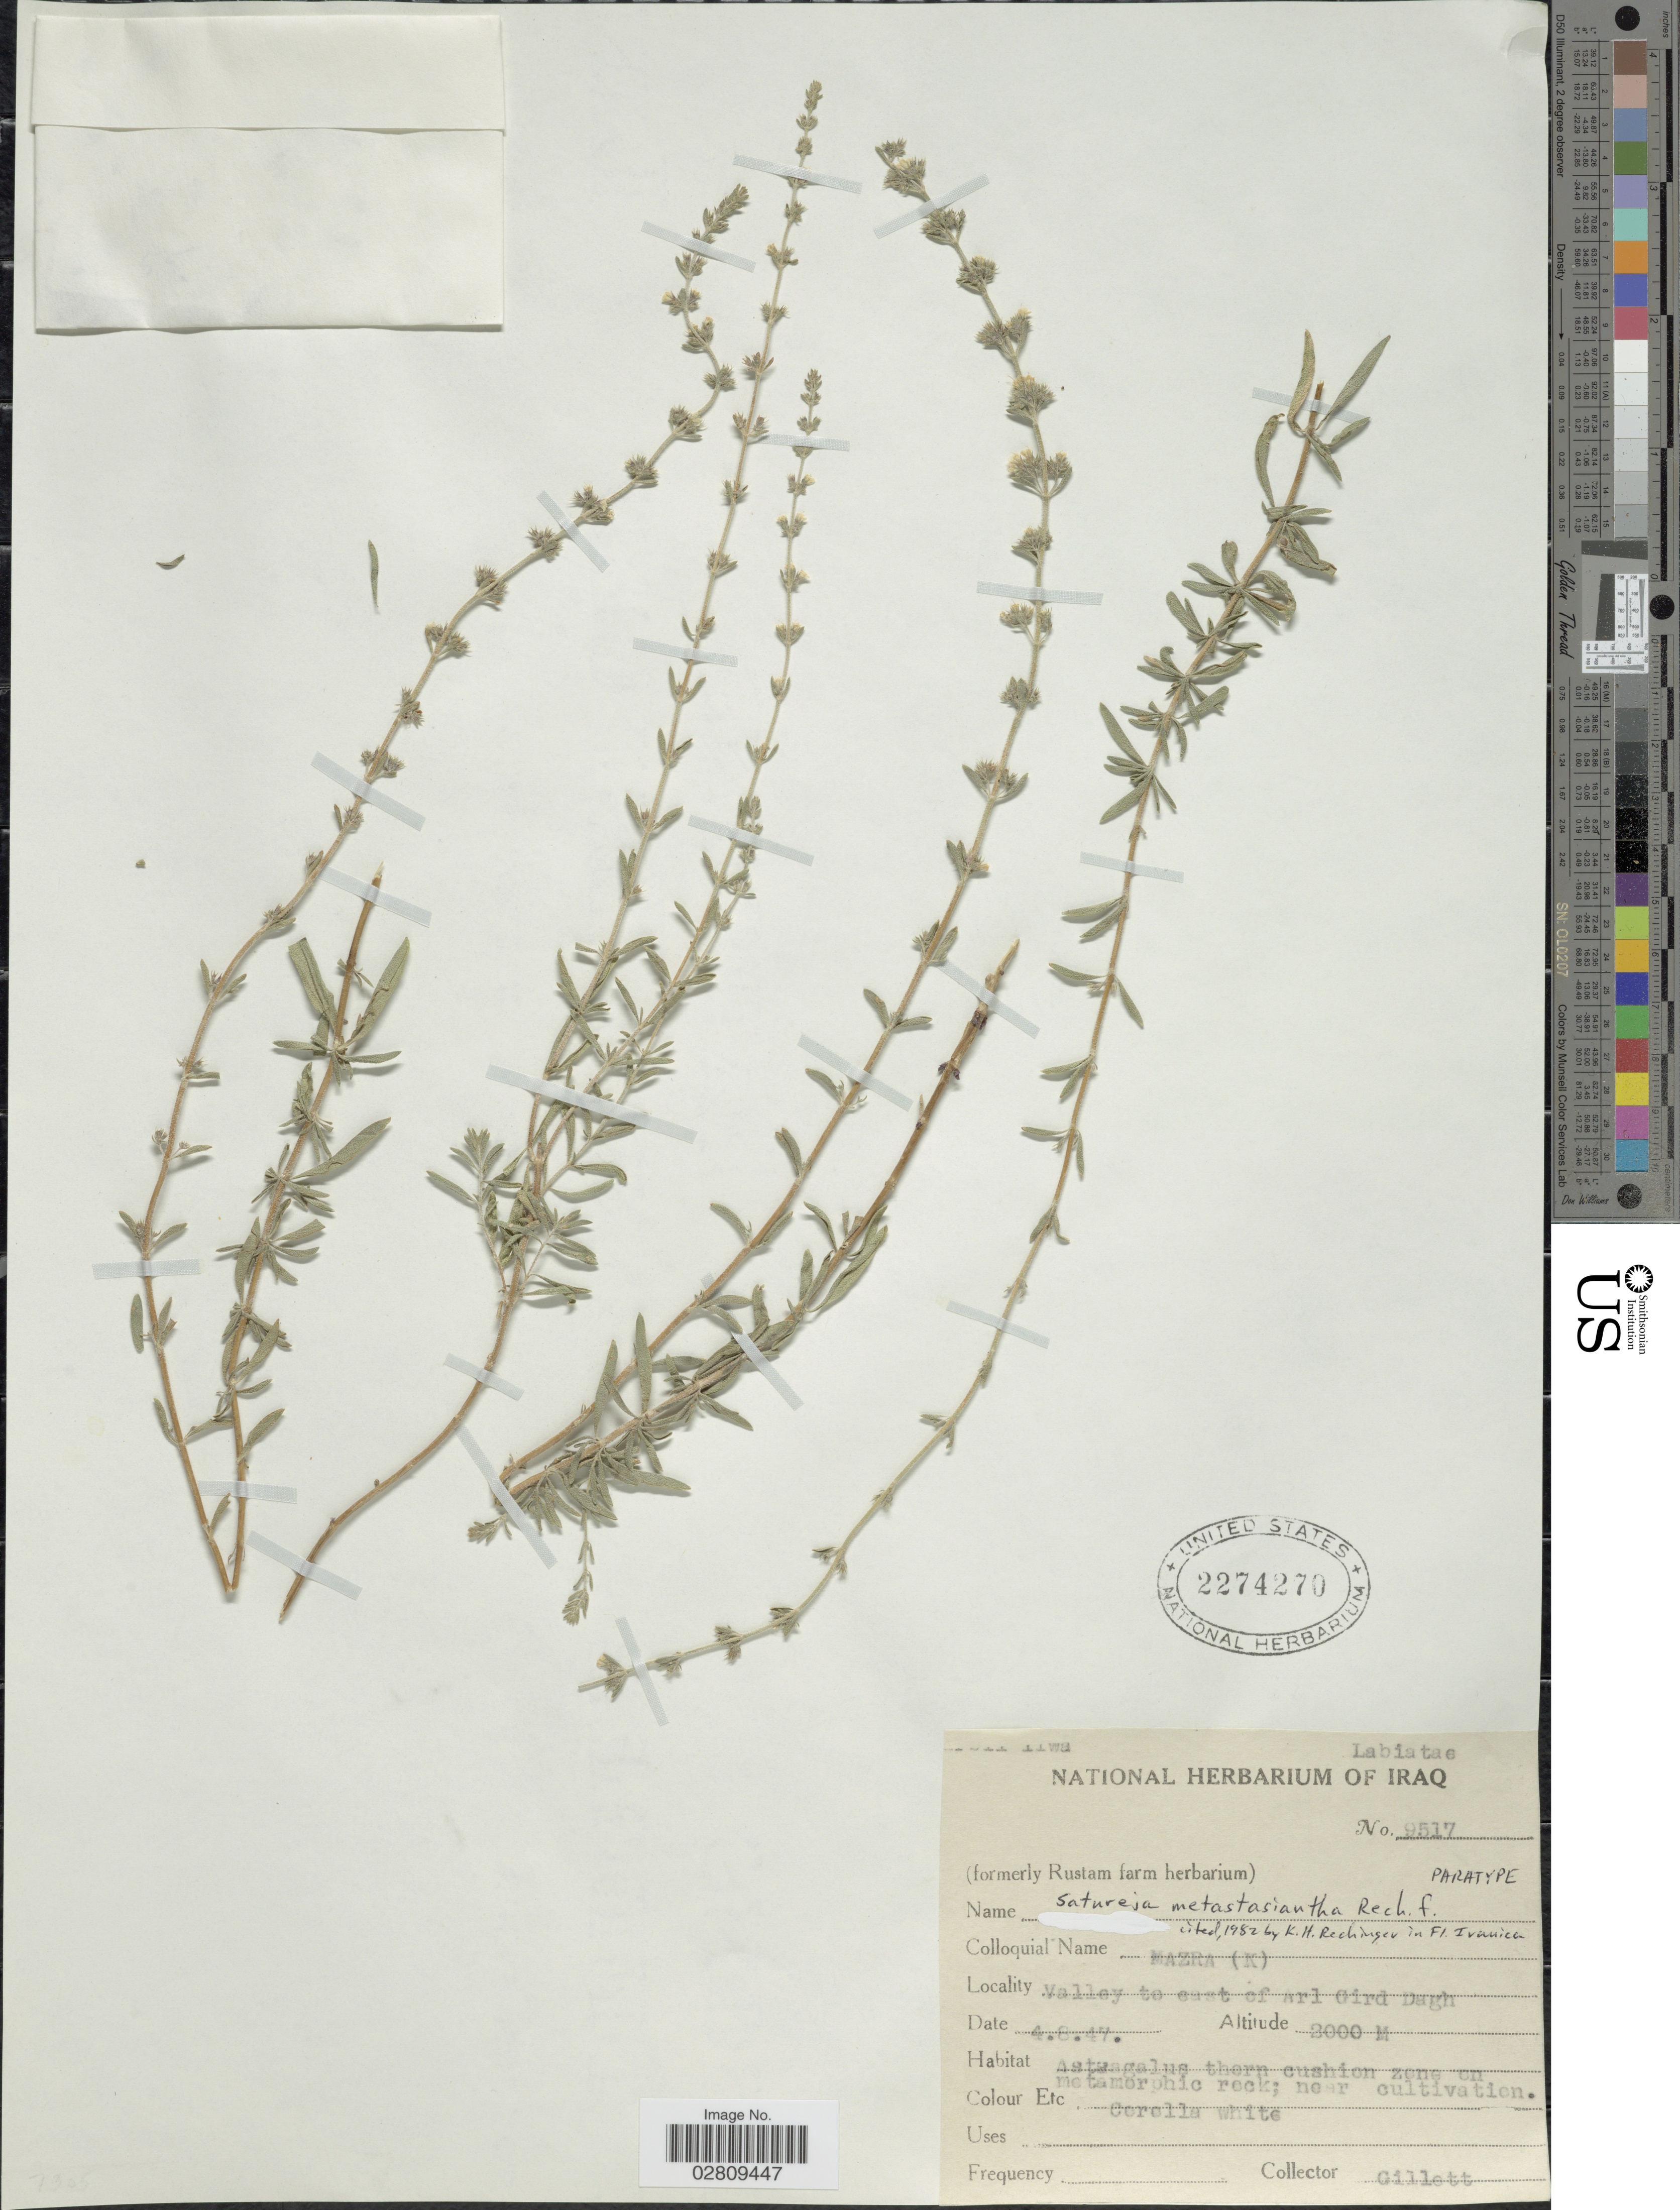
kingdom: Plantae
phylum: Tracheophyta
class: Magnoliopsida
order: Lamiales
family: Lamiaceae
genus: Satureja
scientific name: Satureja metastasiantha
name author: Rech. f.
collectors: Gillett, --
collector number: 9517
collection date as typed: Transcribed d/m/y: 4/8/47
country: Iraq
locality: [illegible text] liwa. Valley to east of Arl Gird Dagh.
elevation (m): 2000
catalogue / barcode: US 2274270